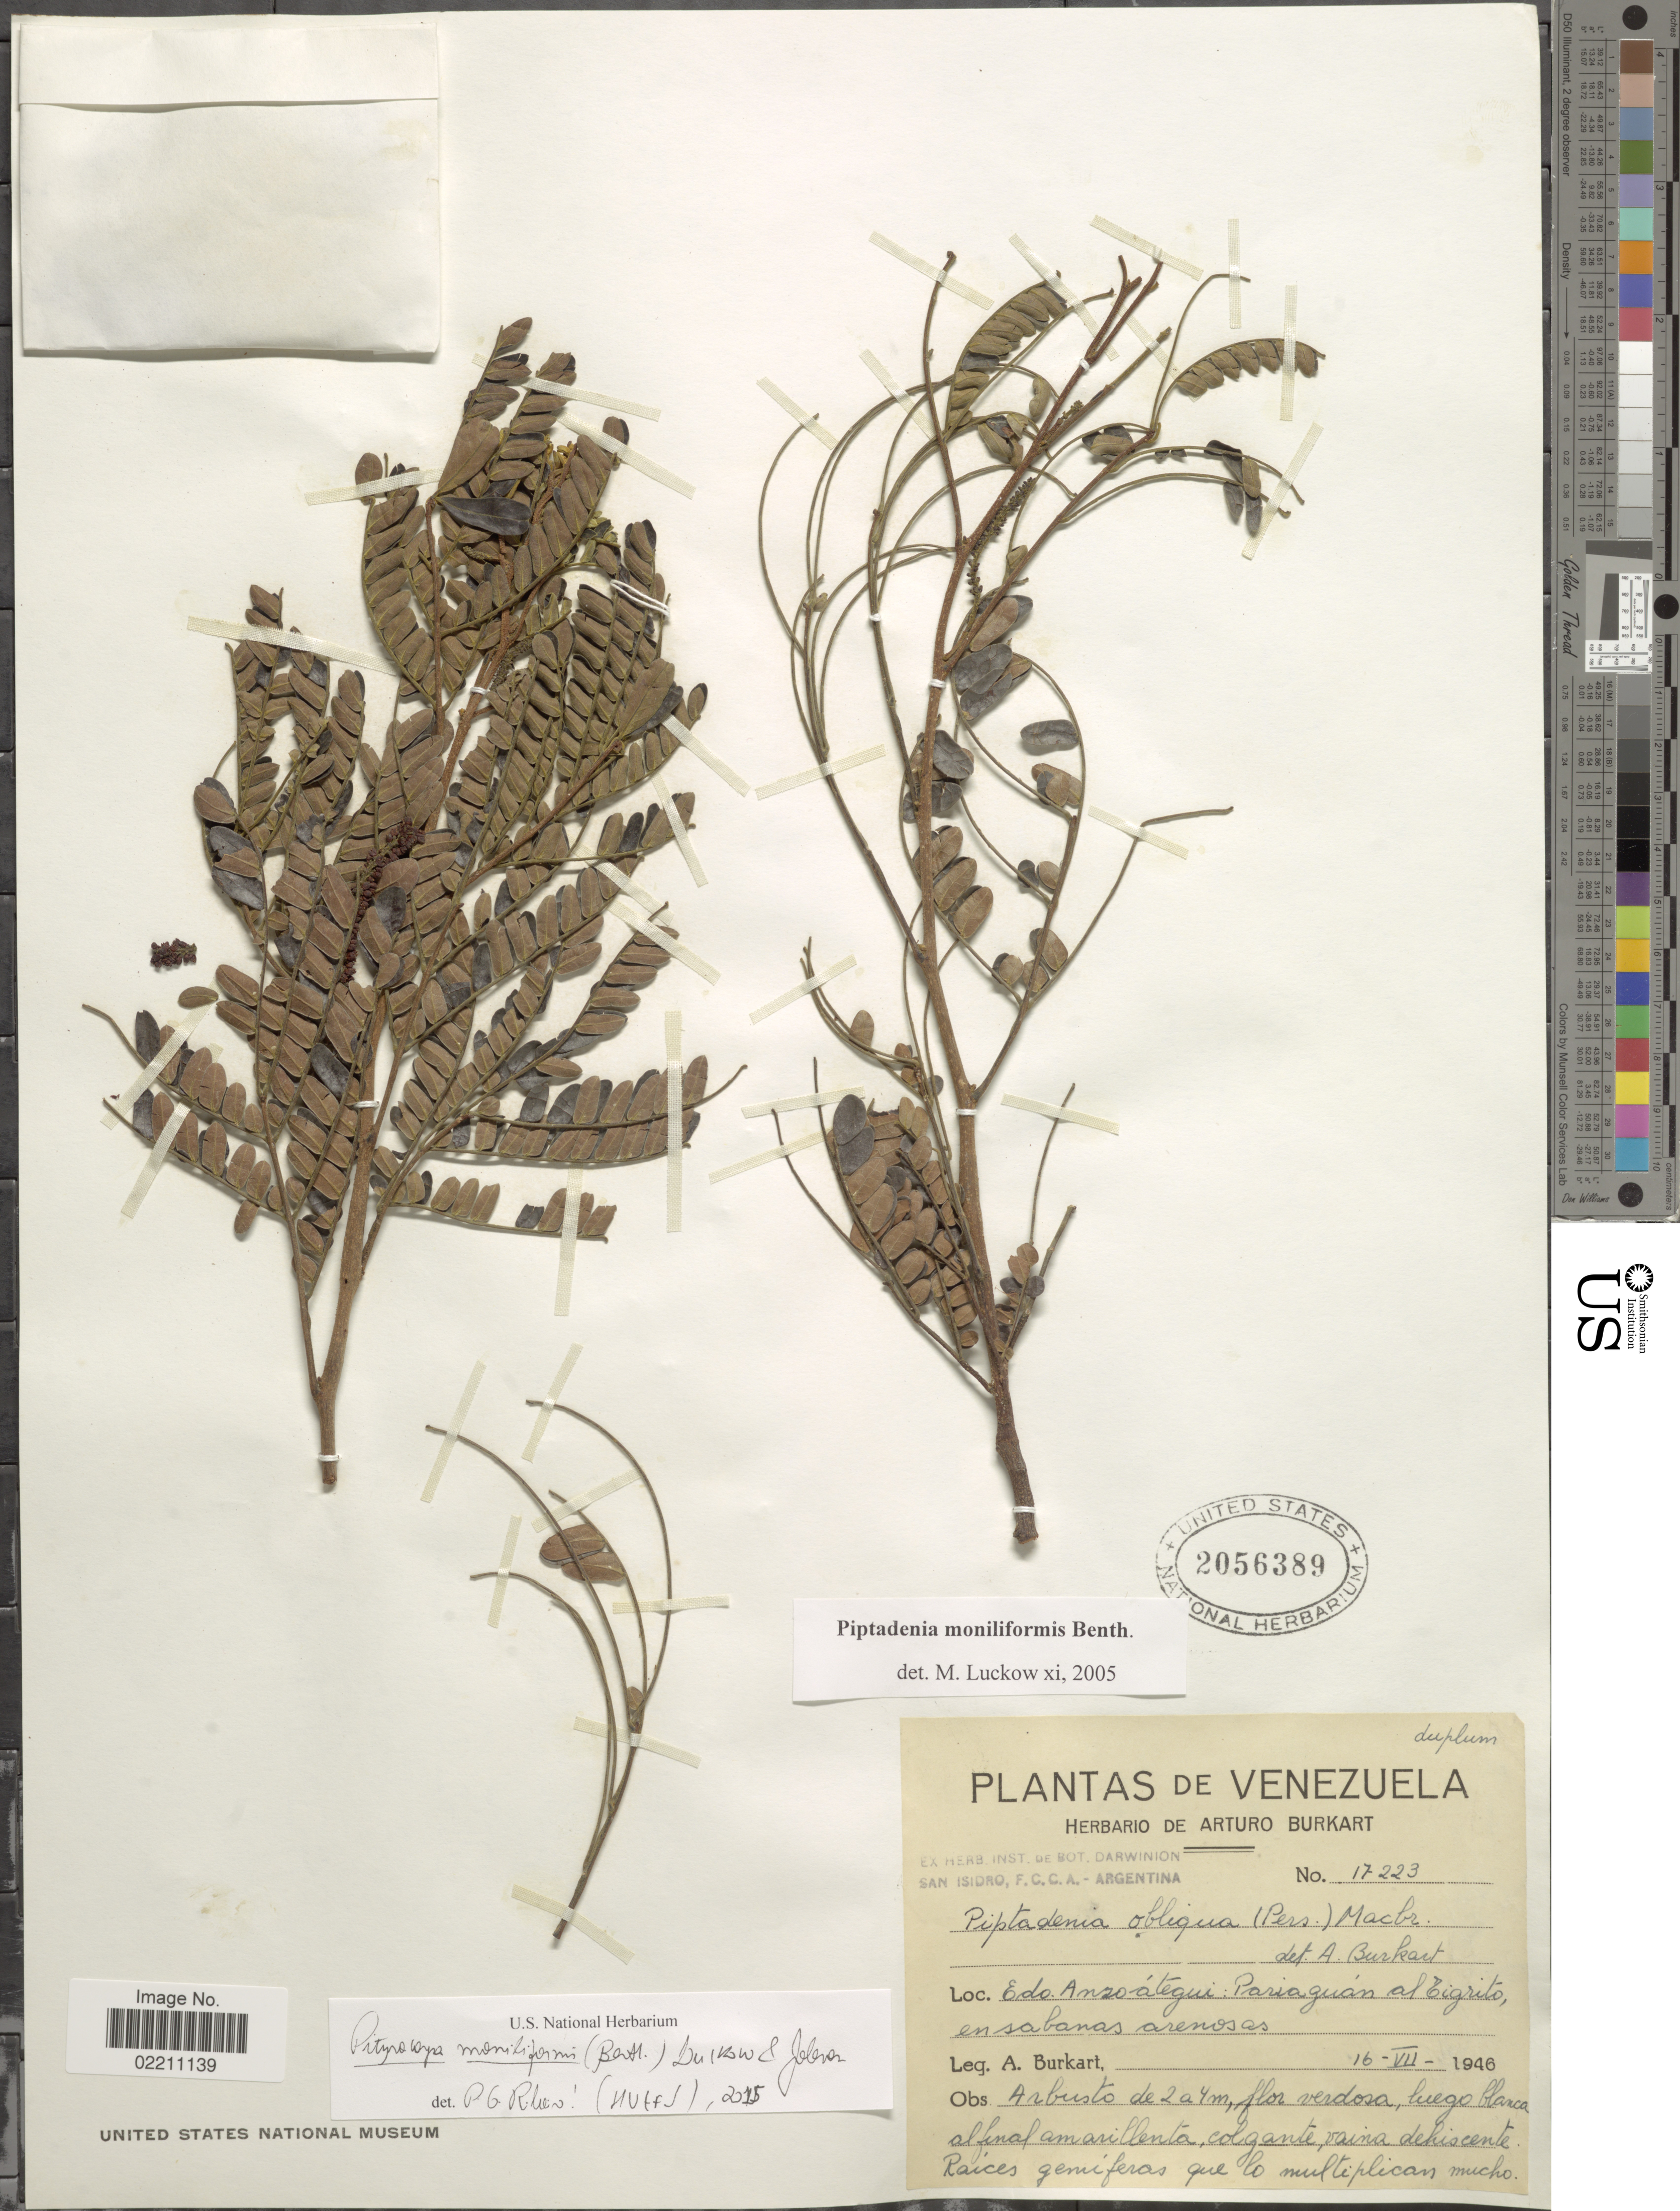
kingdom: Plantae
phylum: Tracheophyta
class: Magnoliopsida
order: Fabales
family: Fabaceae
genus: Pityrocarpa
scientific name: Pityrocarpa moniliformis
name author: (Benth.) Luckow & R. W. Jobson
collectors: A. E. Burkart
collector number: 17223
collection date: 1946-07-16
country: Venezuela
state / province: Anzoategui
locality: Edo. Anzotegui : Pariaguan al Tigrito Ensabanas Arenosas.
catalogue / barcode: US 2056389